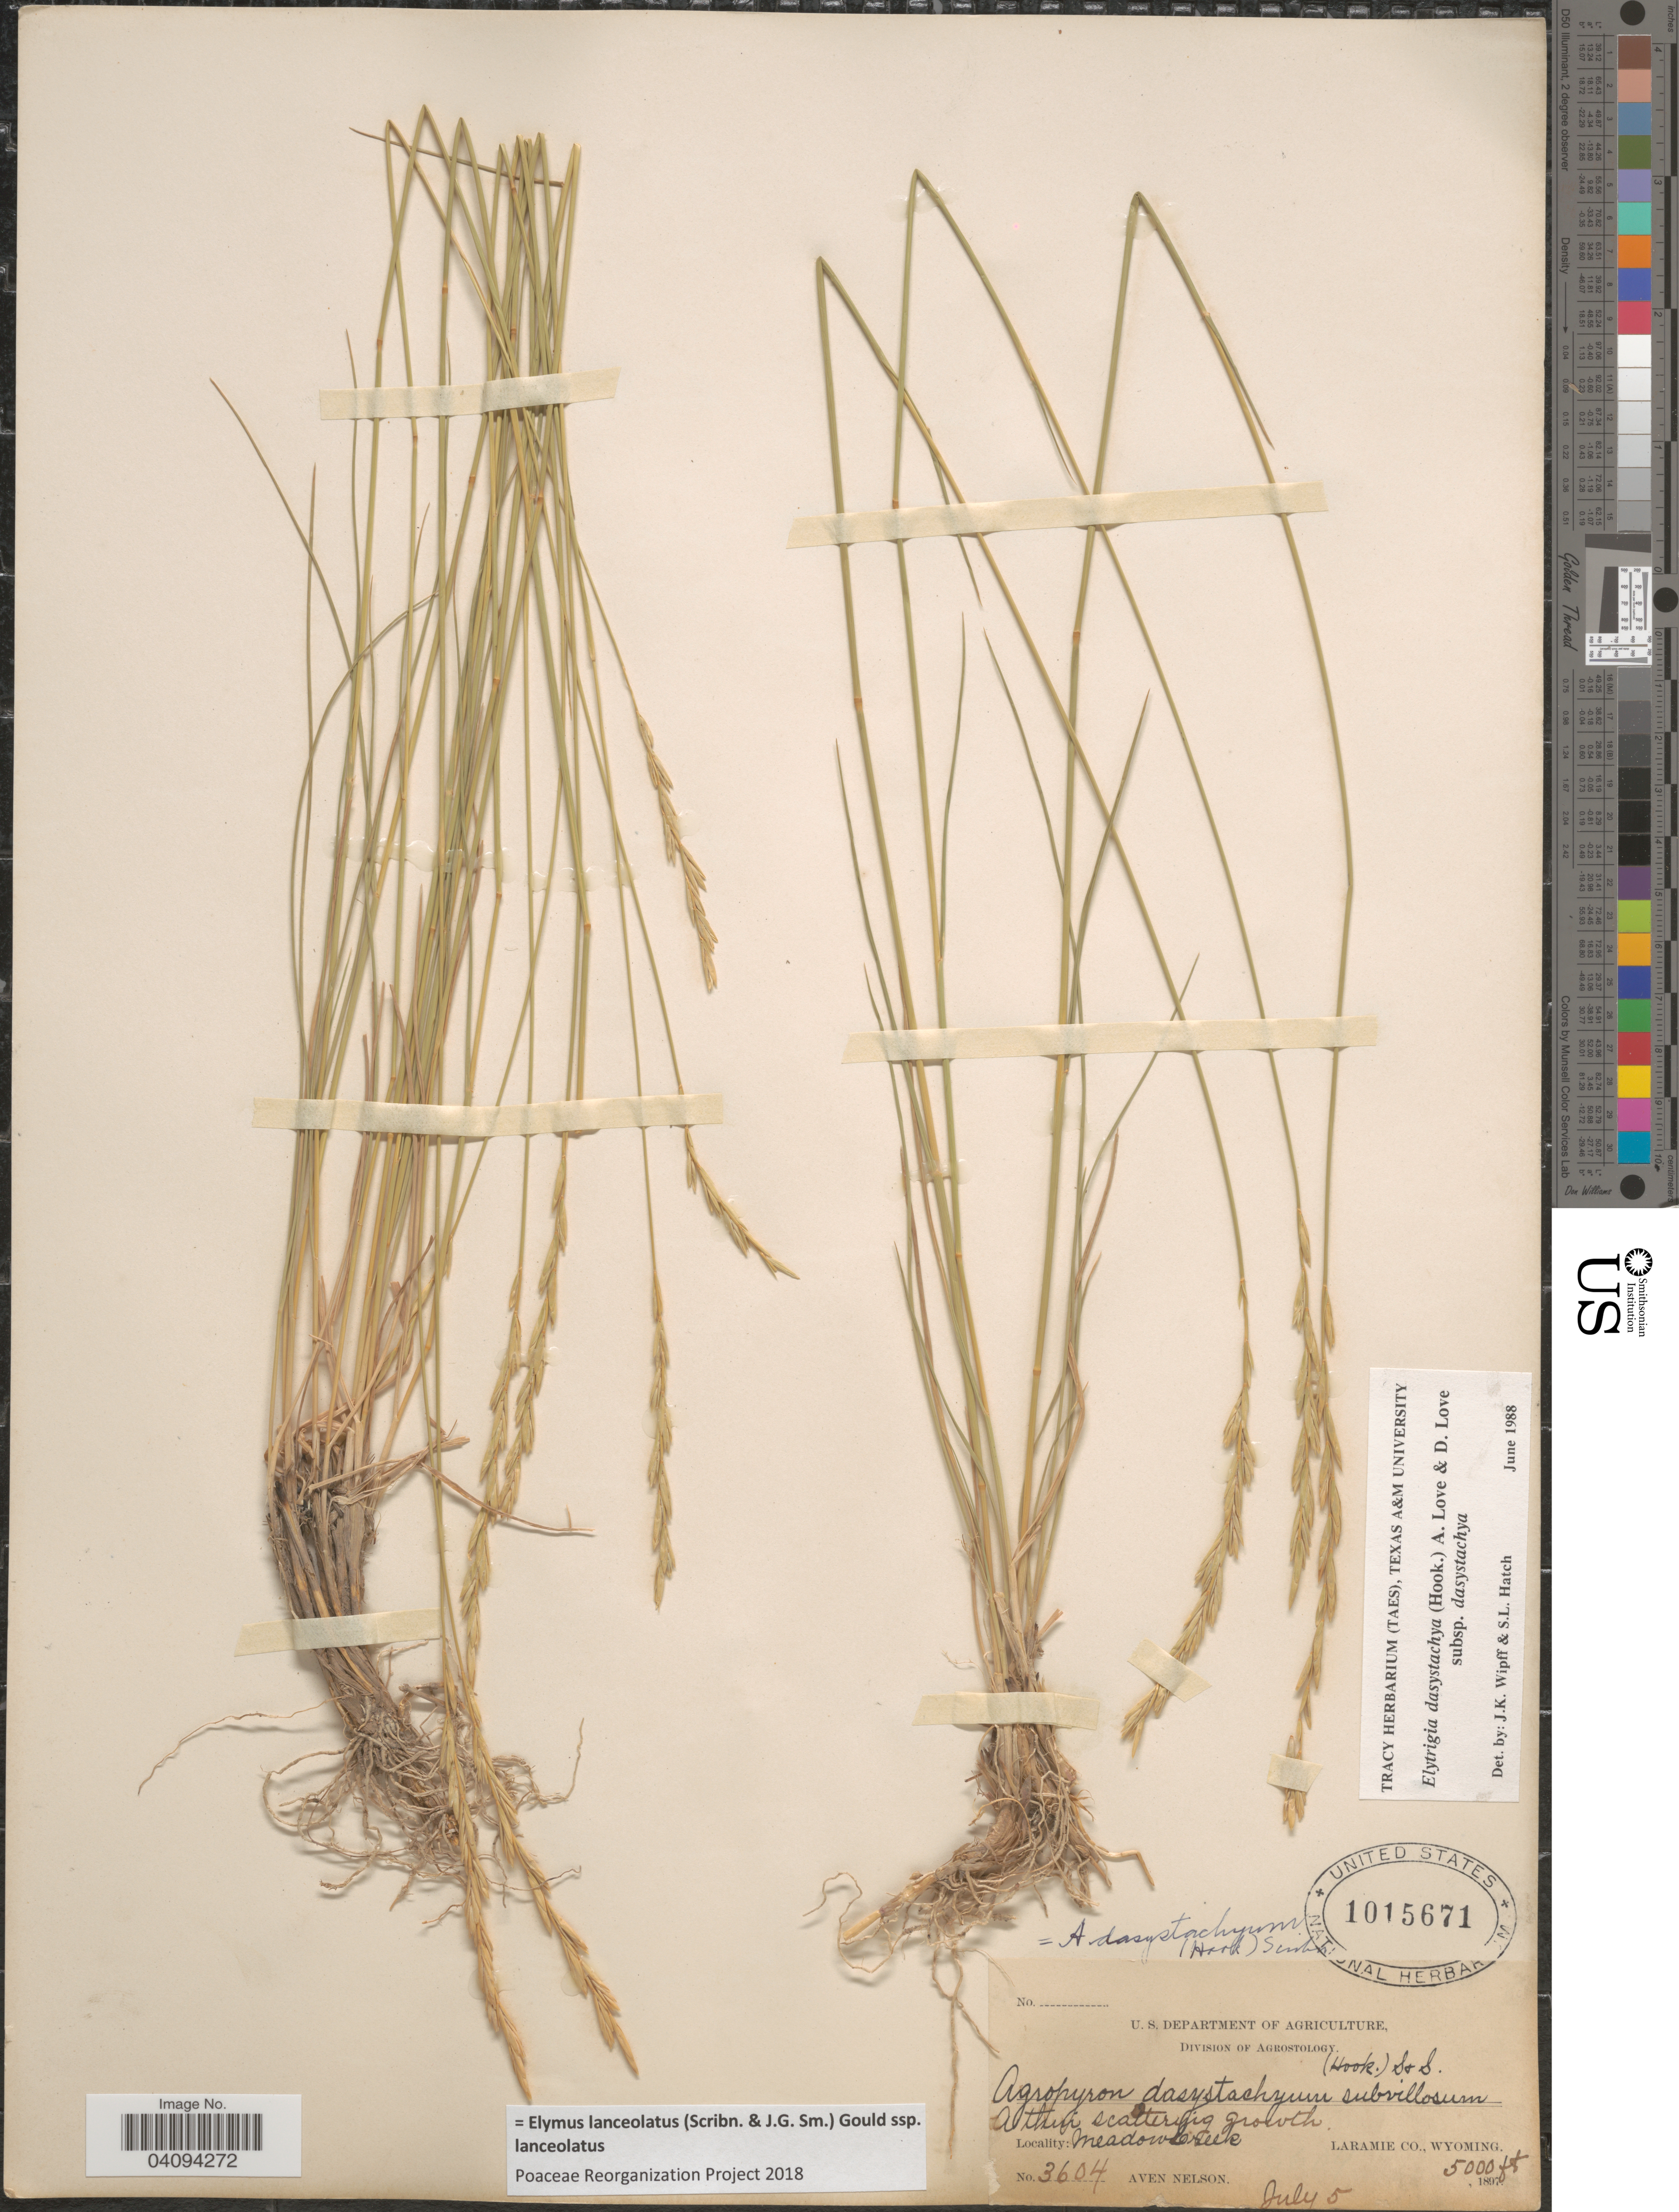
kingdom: Plantae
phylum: Tracheophyta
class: Liliopsida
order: Poales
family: Poaceae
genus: Elymus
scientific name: Elymus lanceolatus subsp. lanceolatus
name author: (Scribn. & J.G. Sm.) Gould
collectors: A. Nelson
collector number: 3604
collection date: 1897-07-05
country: United States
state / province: Wyoming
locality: A thin scattering growth. Meadow Creek. Laramie Co.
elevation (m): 1524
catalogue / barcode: US 1015671